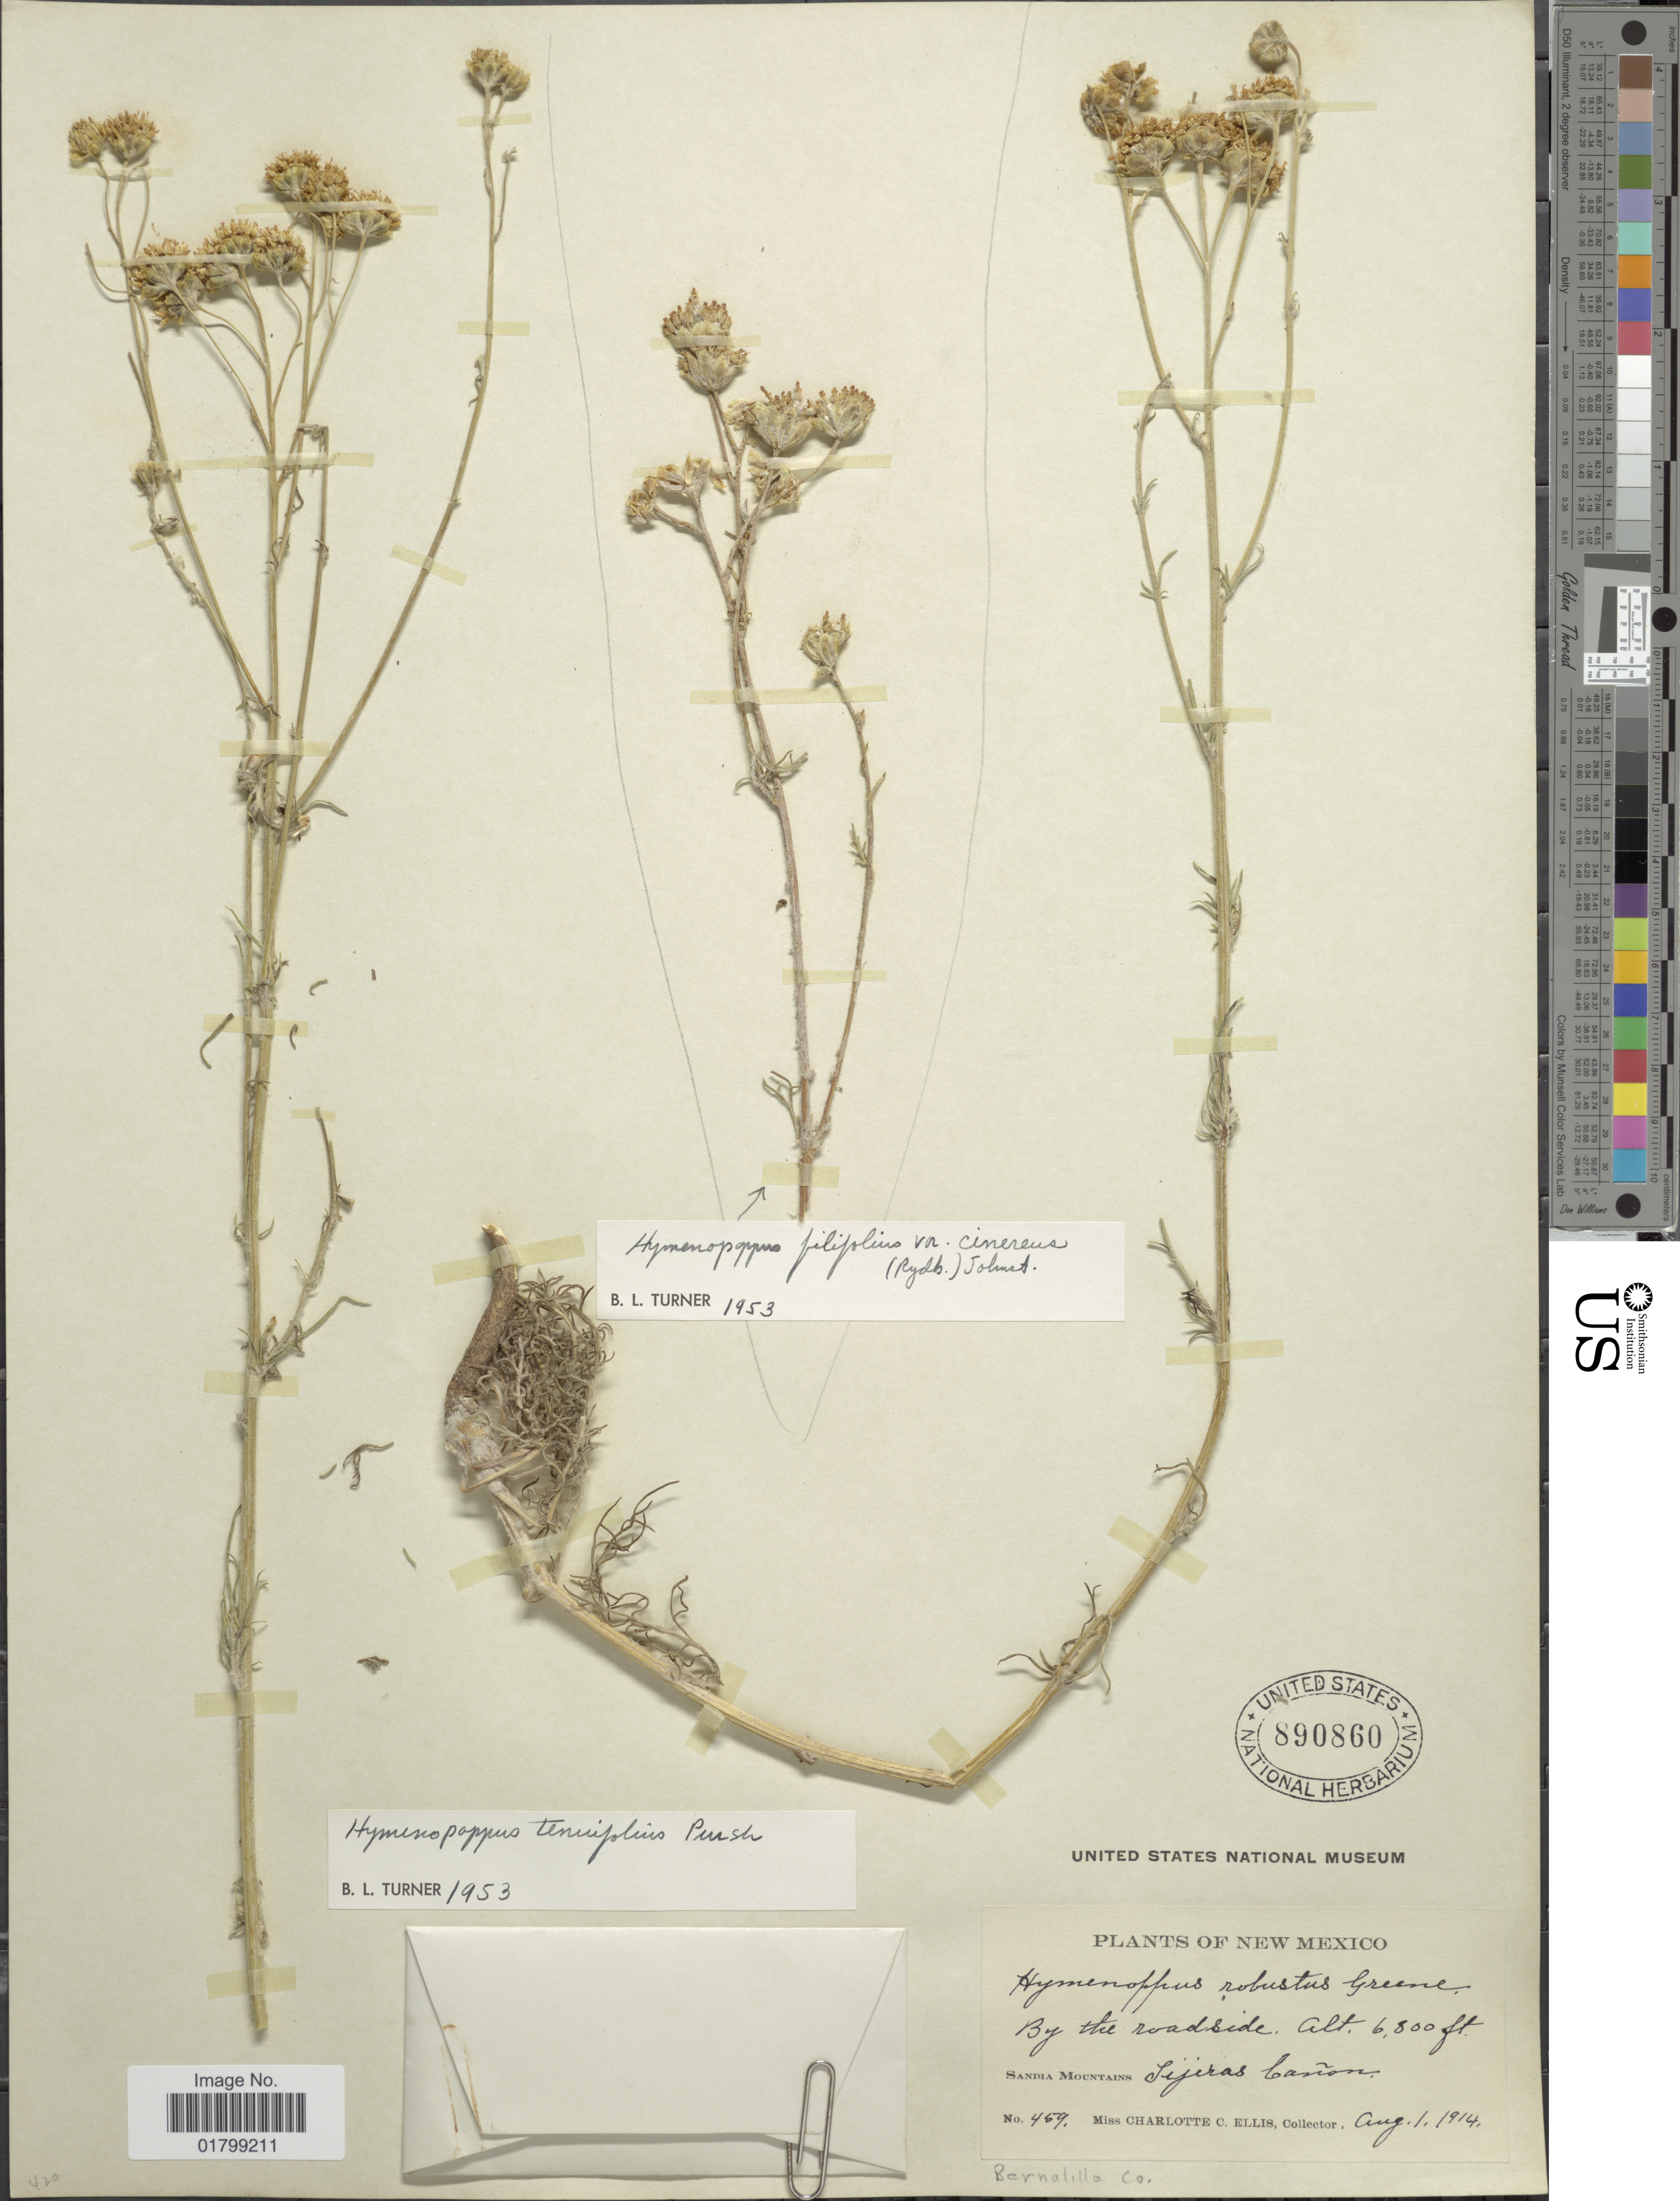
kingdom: Plantae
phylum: Tracheophyta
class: Magnoliopsida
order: Asterales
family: Asteraceae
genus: Hymenopappus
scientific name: Hymenopappus tenuifolius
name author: Pursh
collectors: C. C. Ellis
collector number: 459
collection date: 1914-08-01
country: United States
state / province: New Mexico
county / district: Bernalillo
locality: Tijeras Cañon, Sandia Mountains, Bernalillo Co.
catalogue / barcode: US 890860